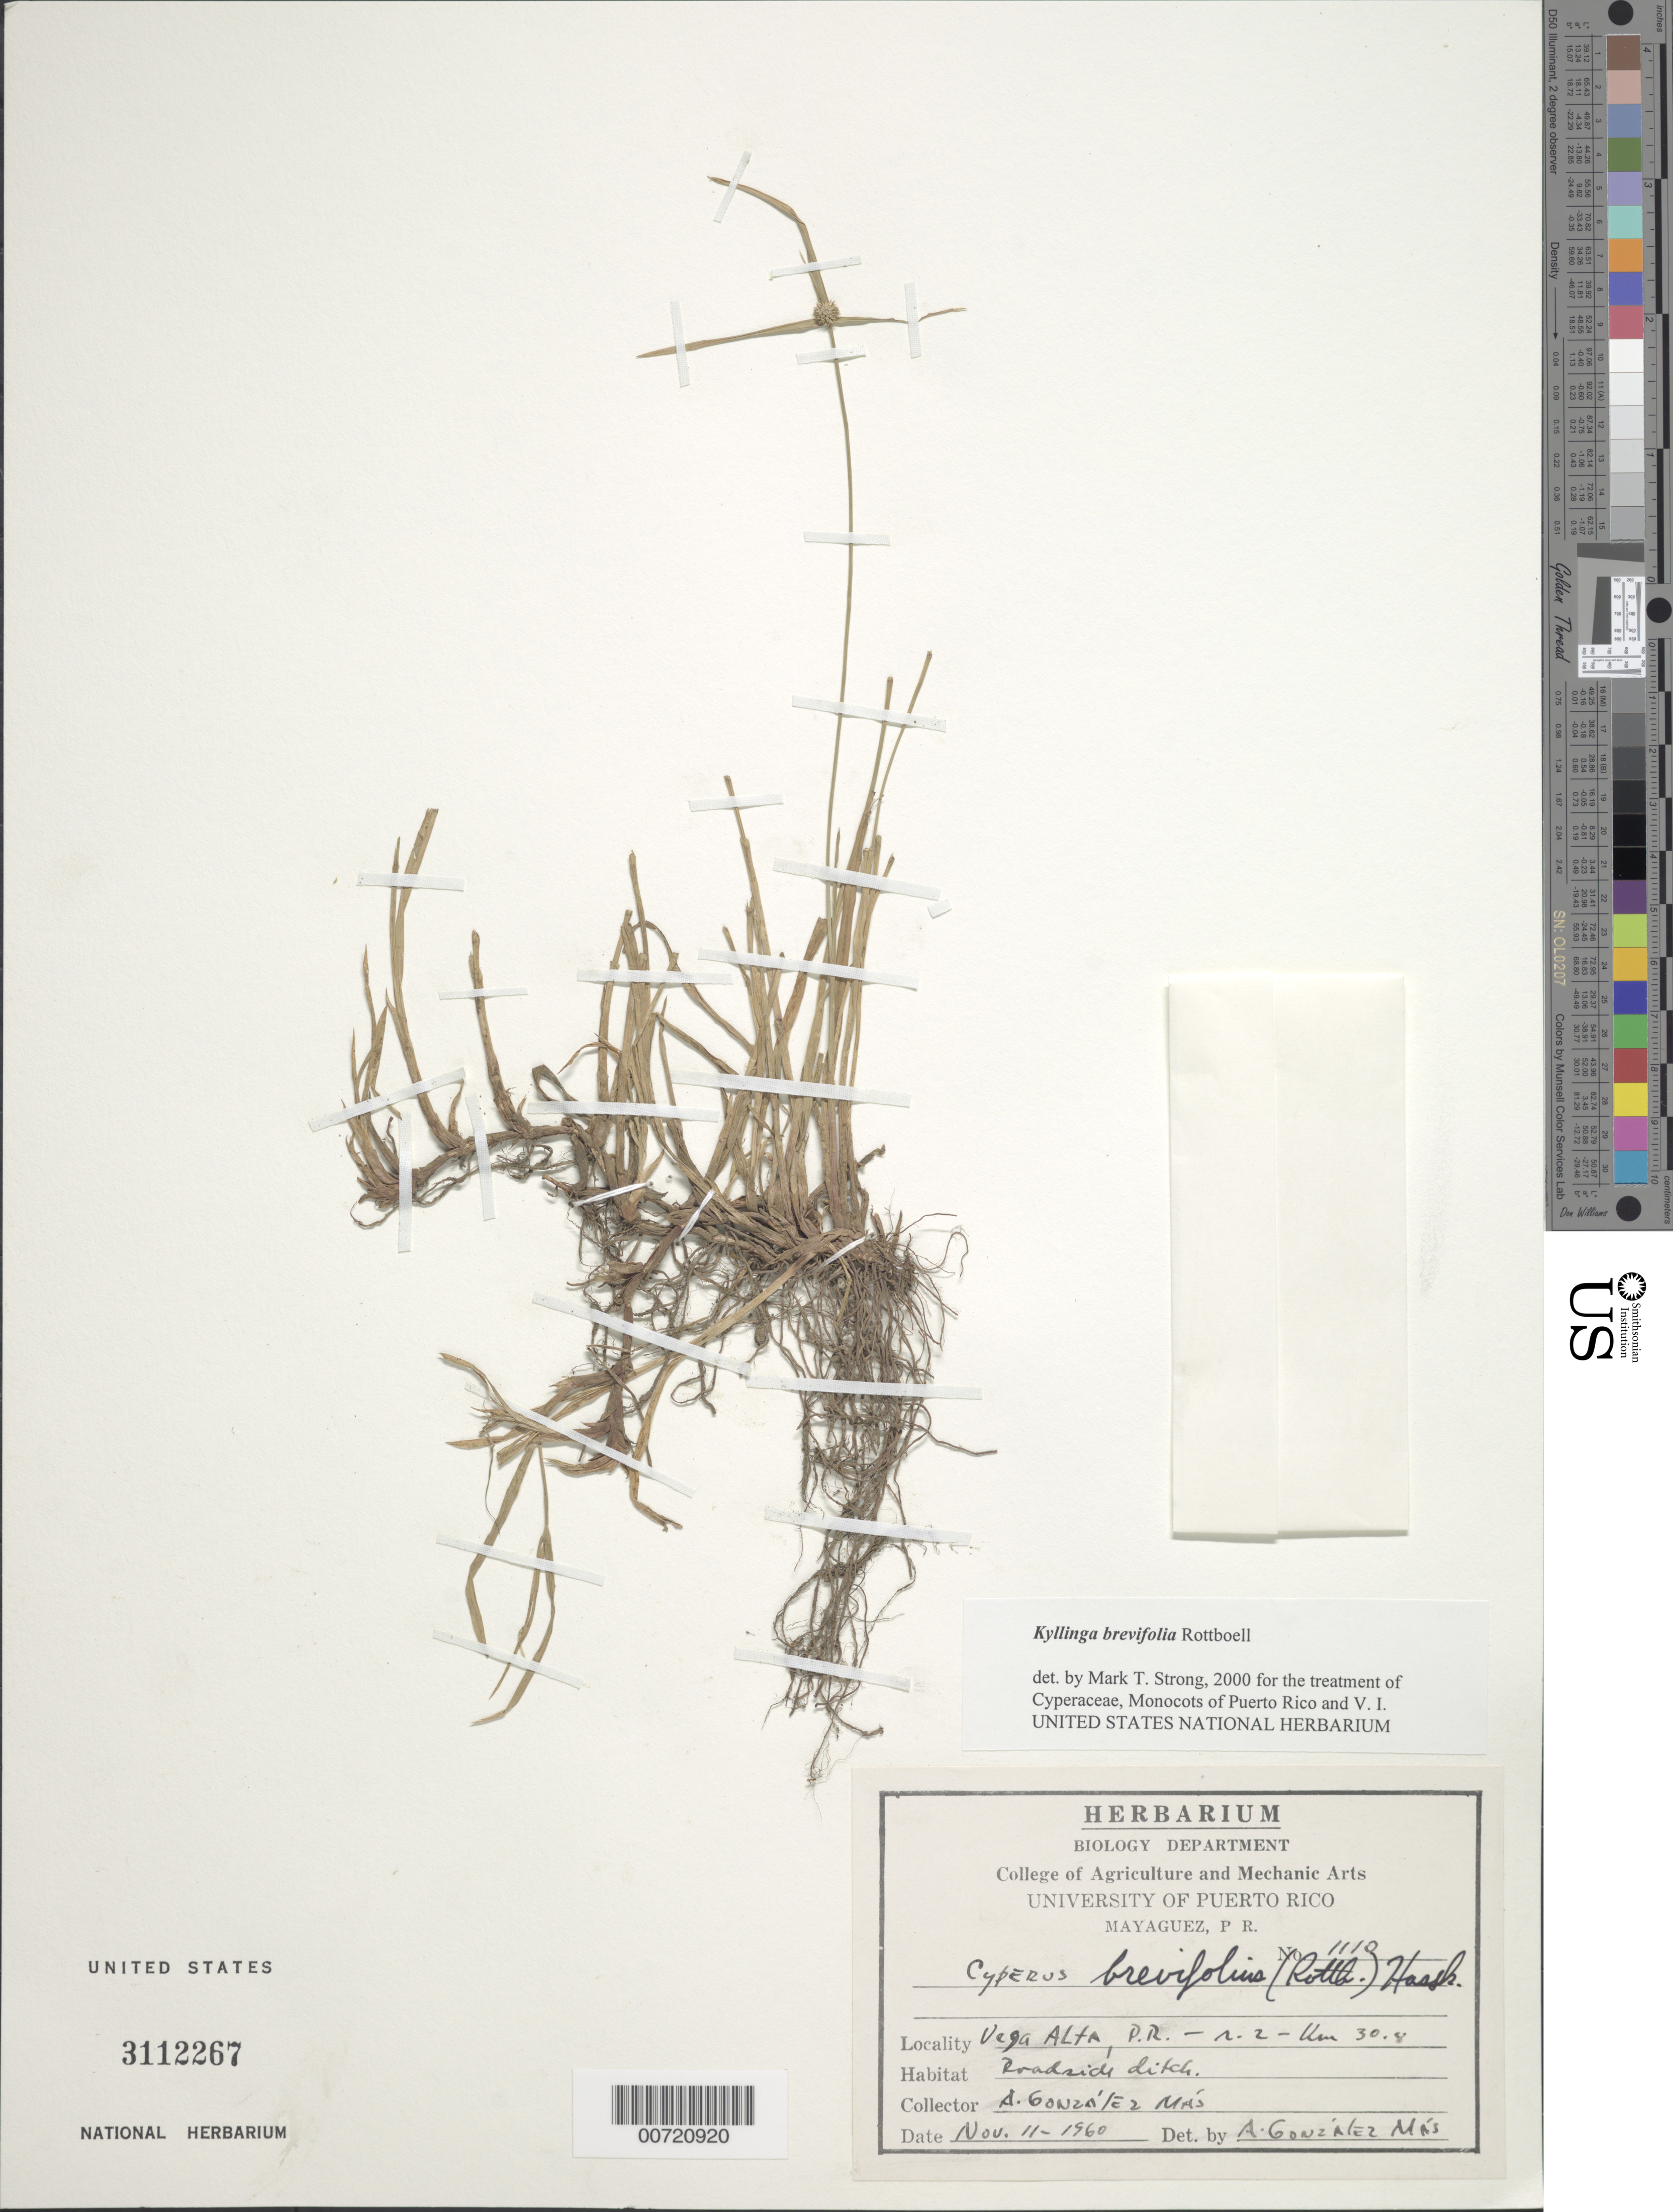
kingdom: Plantae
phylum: Tracheophyta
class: Liliopsida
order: Poales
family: Cyperaceae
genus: Cyperus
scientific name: Cyperus brevifolius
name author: (Rottb.) Hassk.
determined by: Strong, M. T., (US), Smithsonian Institution - National Museum of Natural History (UNITED STATES)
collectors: A. González Más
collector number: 1110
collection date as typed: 11 Nov 1960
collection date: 1960-11-11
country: Puerto Rico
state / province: Vega Alta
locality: Vega Alta: Rd. 2, km 30.8.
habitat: Roadside ditch.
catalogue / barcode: US 3112267